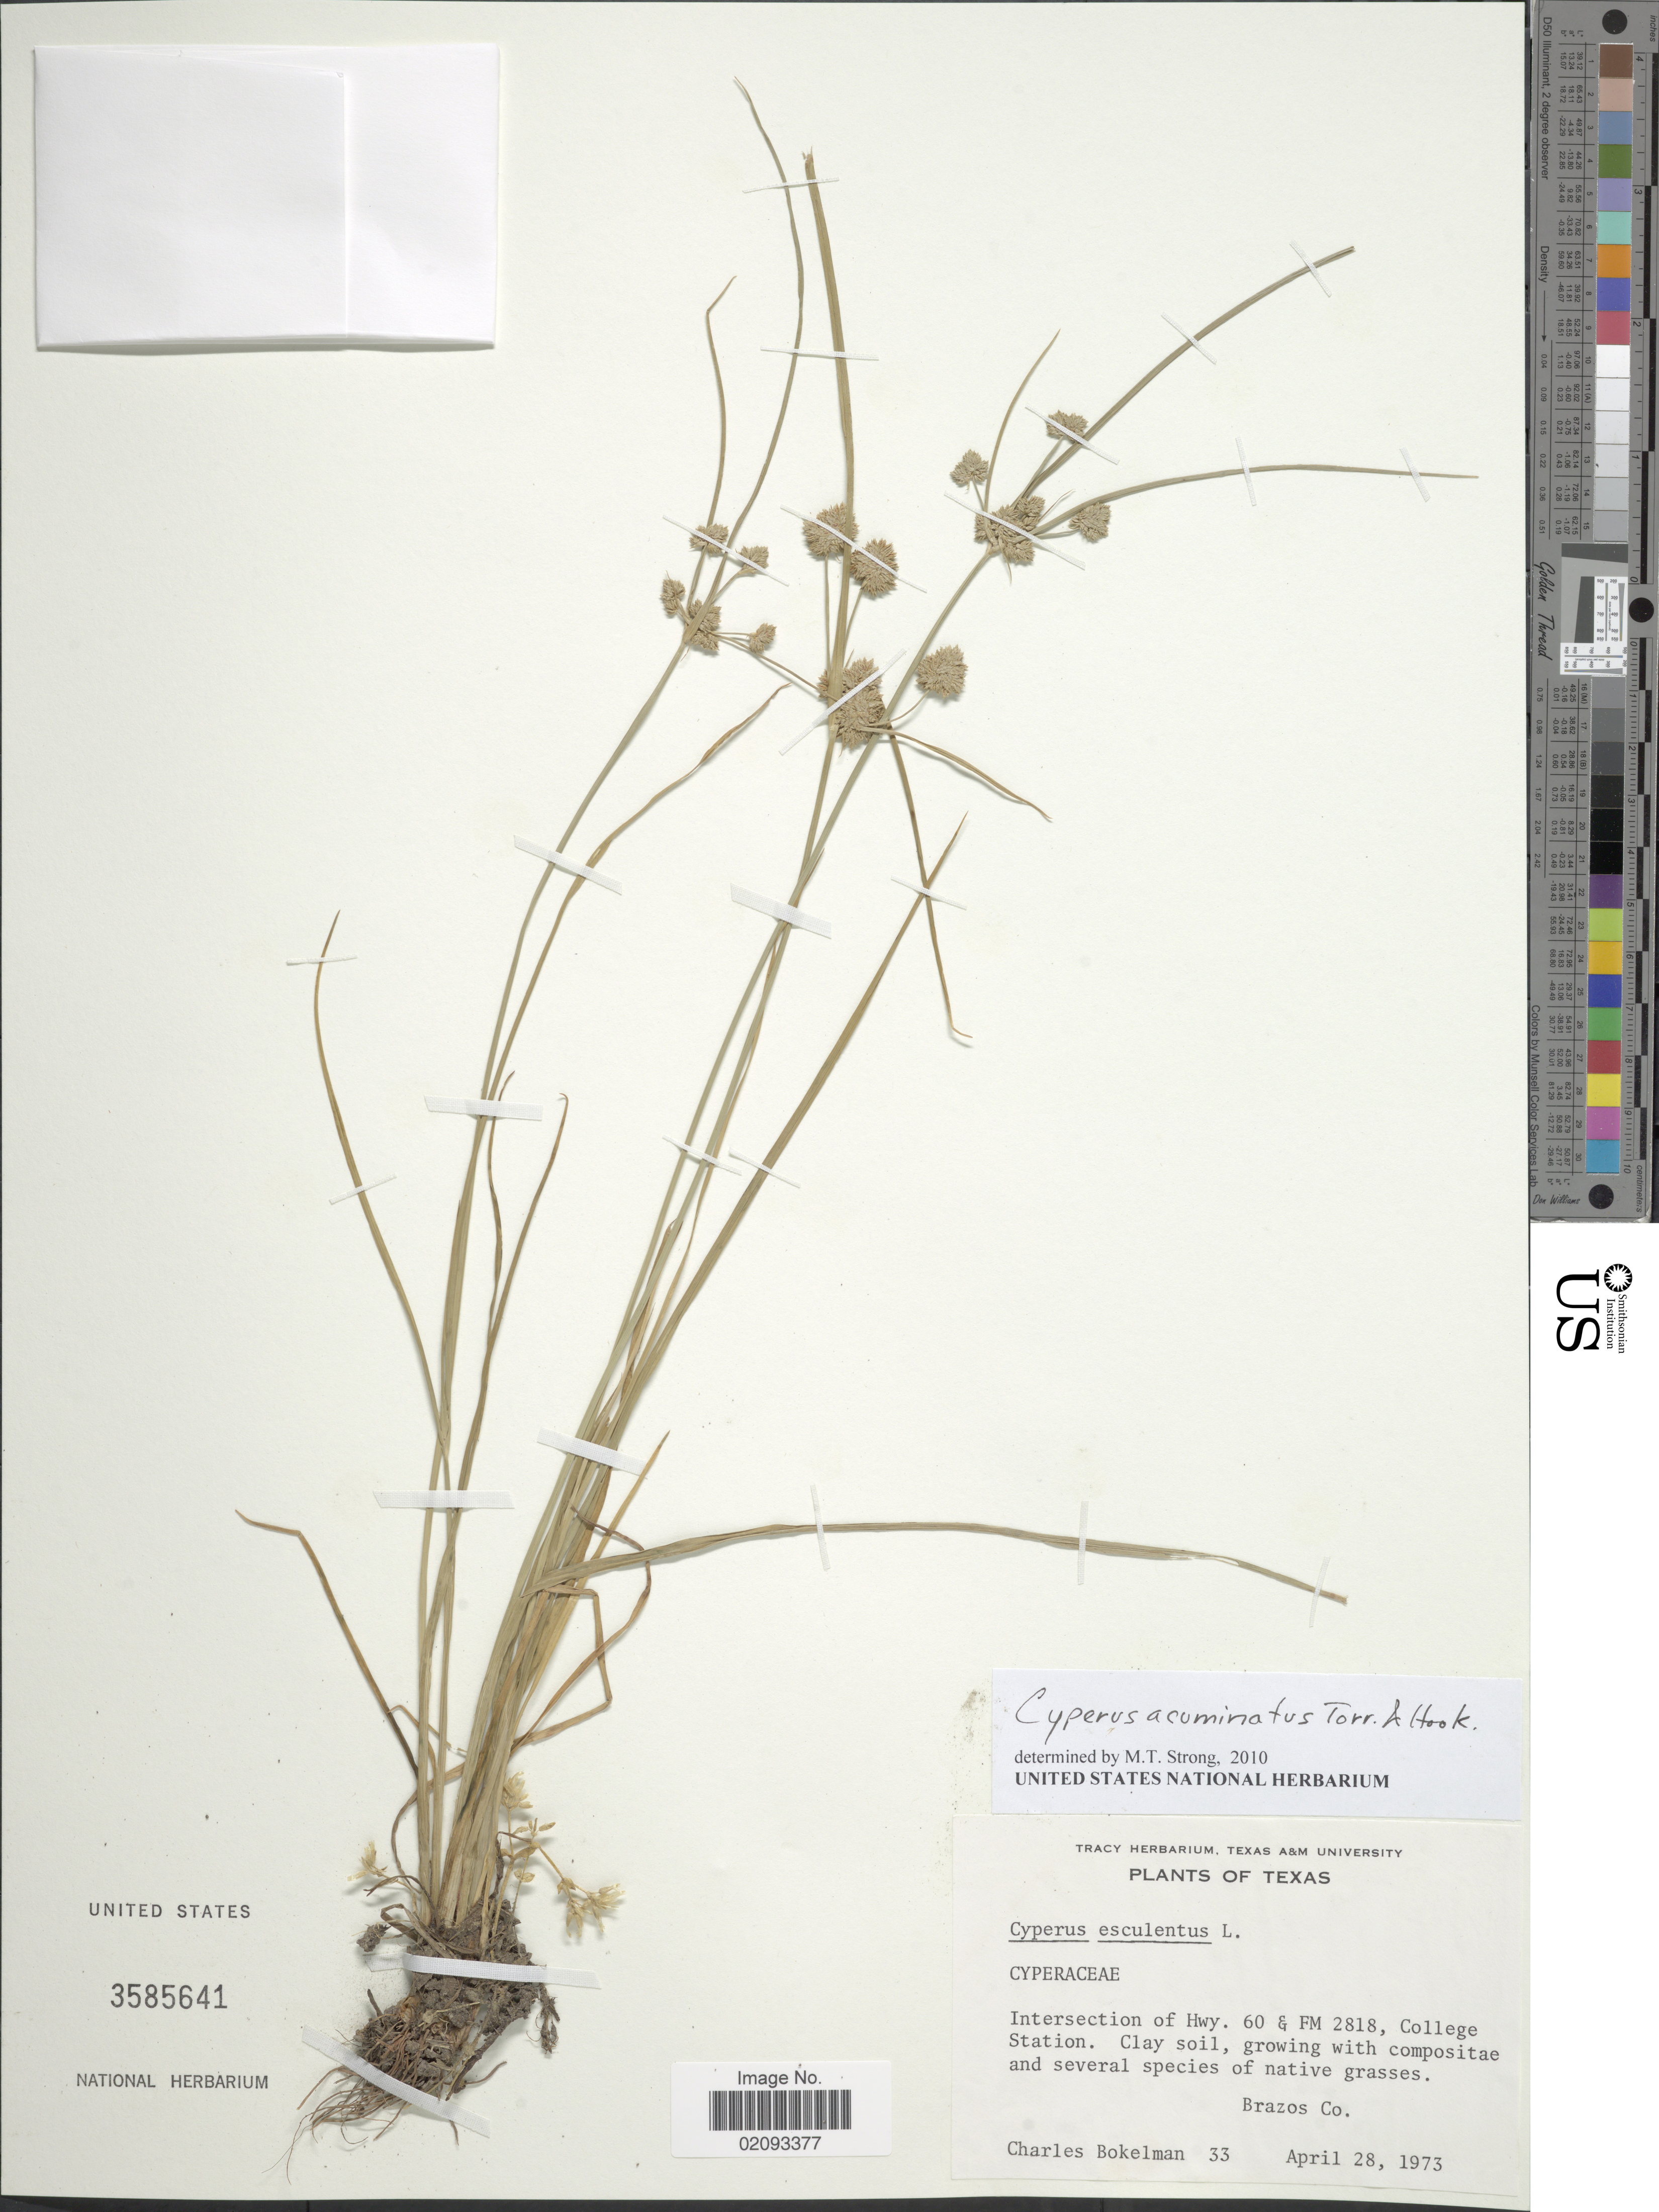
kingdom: Plantae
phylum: Tracheophyta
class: Liliopsida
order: Poales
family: Cyperaceae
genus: Cyperus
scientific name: Cyperus acuminatus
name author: Torr. & Hook.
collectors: C. Bokelman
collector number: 33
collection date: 1973-04-28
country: United States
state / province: Texas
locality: Intersection of Hwy. 60 & FM 2818, College Station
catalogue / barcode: US 3585641